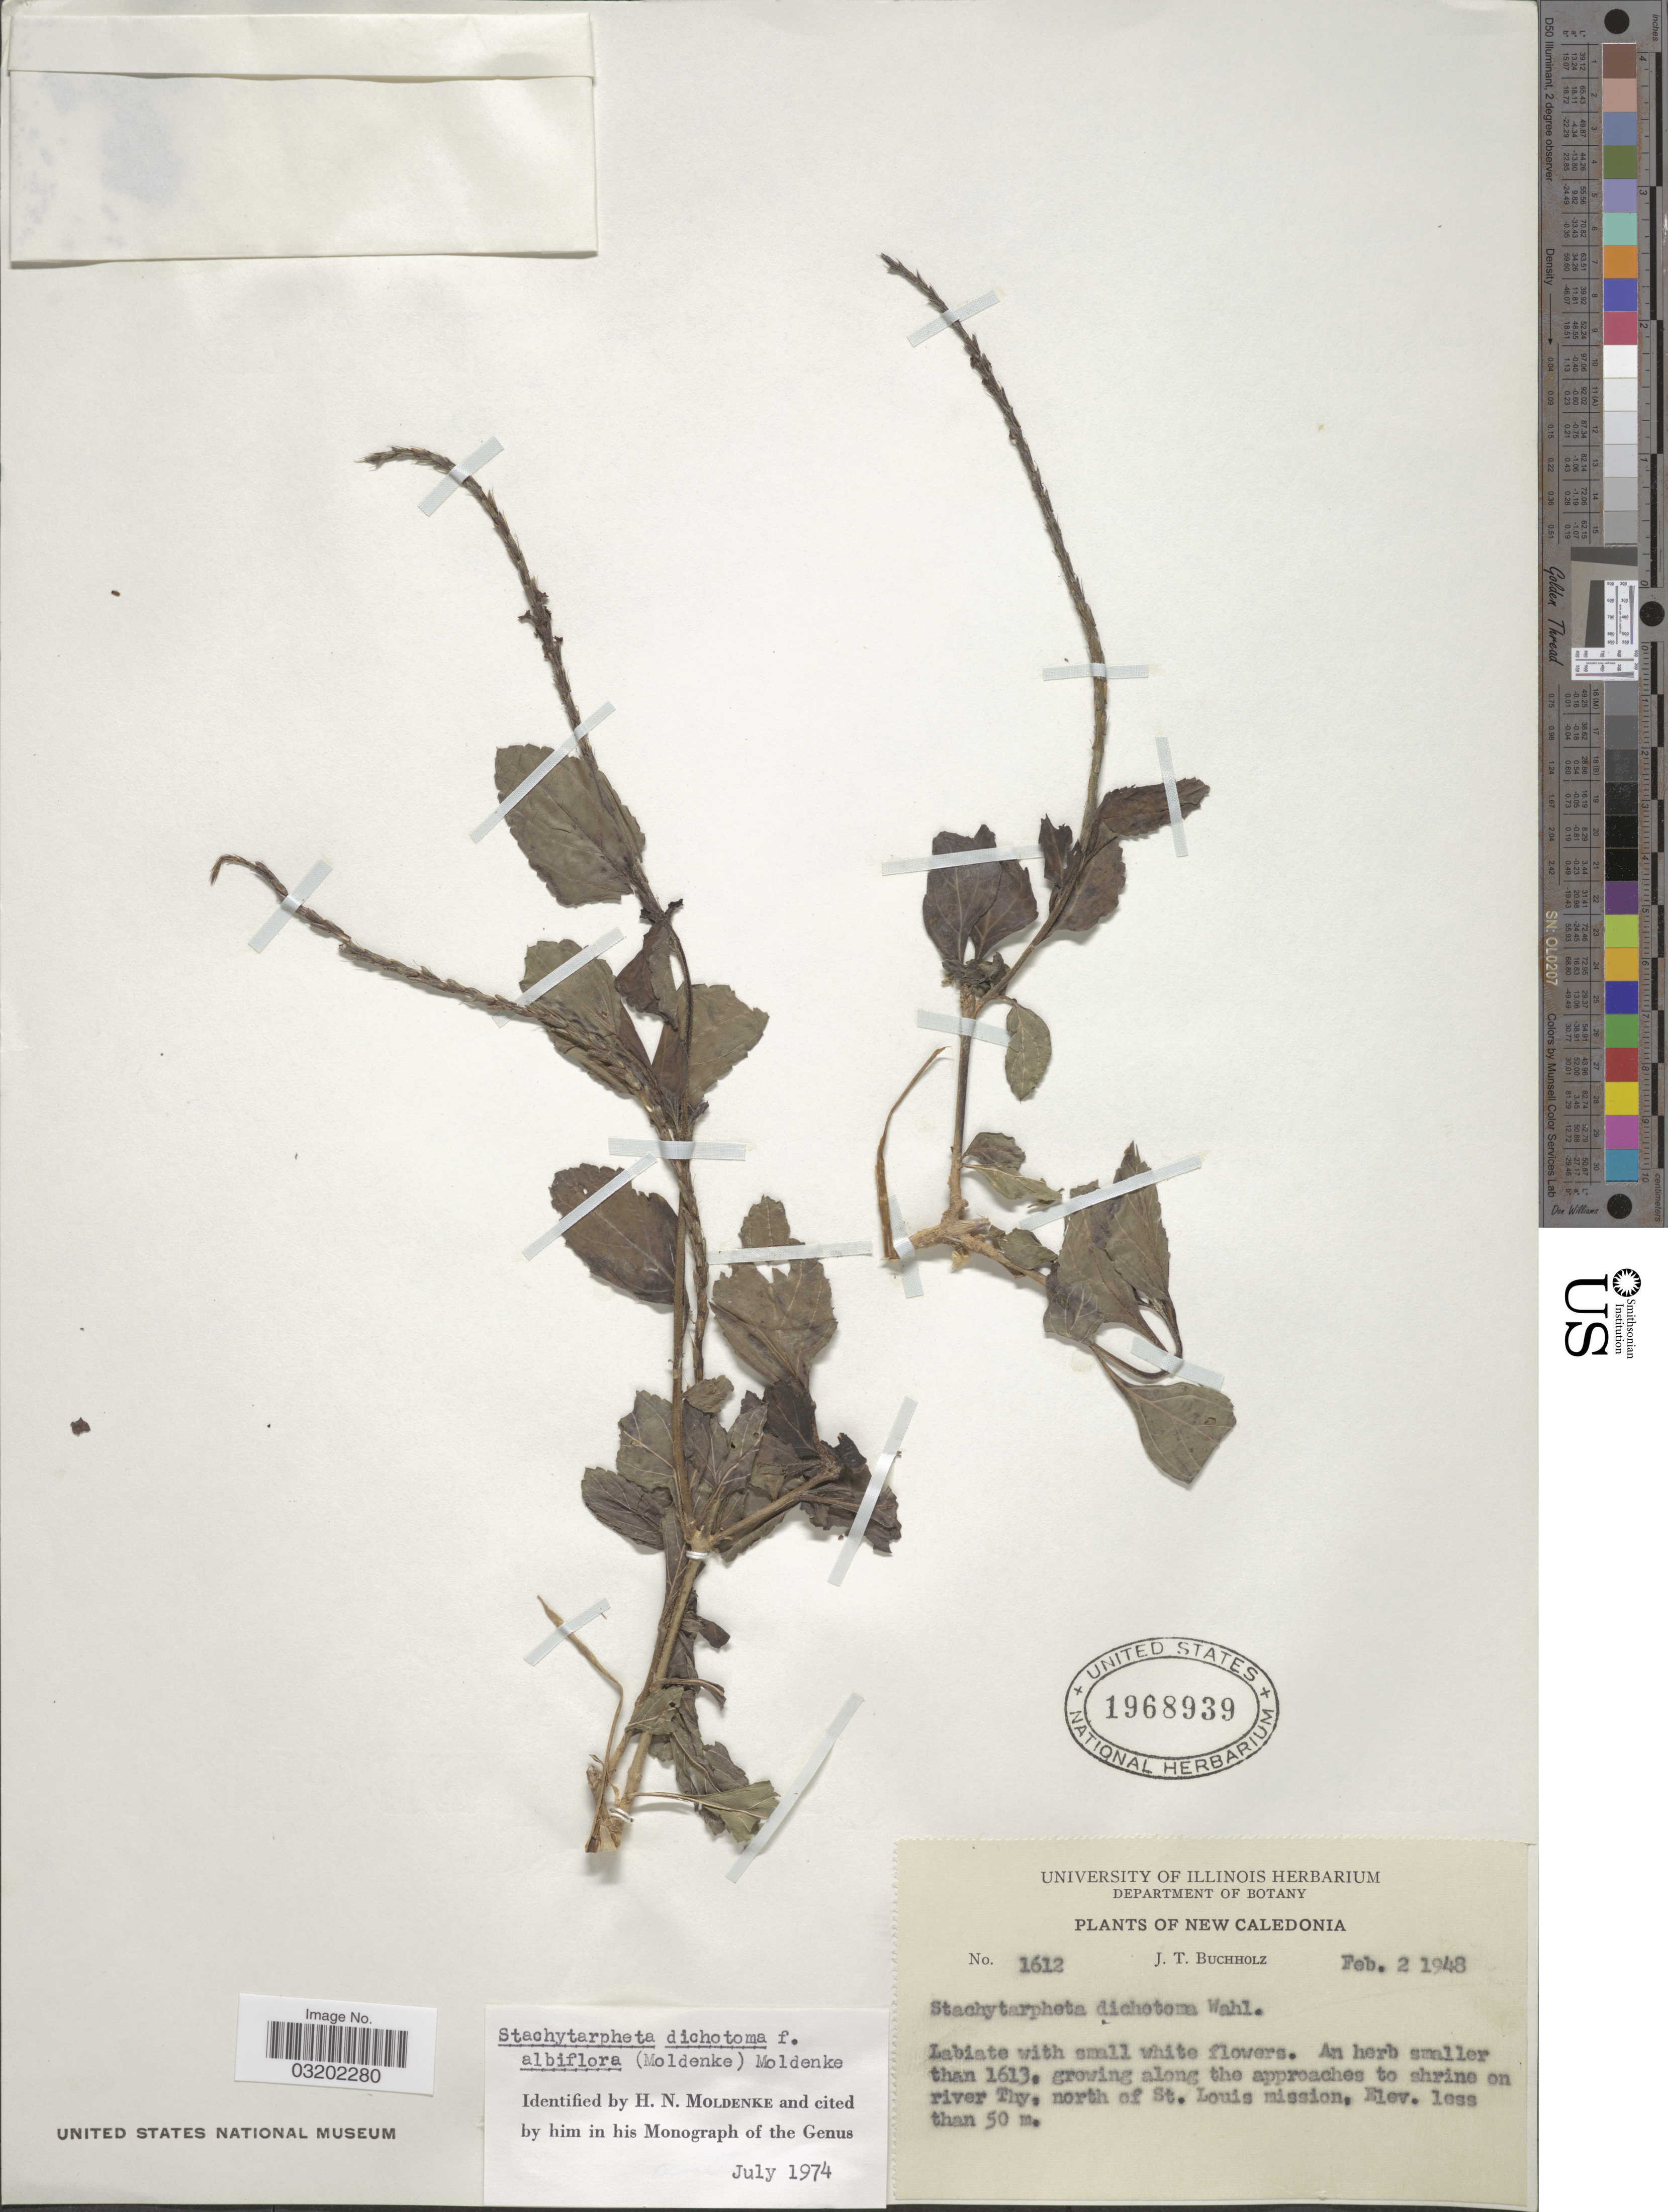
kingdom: Plantae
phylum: Tracheophyta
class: Magnoliopsida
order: Lamiales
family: Verbenaceae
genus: Stachytarpheta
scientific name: Stachytarpheta dichotoma f. albiflora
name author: (Moldenke) Moldenke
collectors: J. T. Buchholz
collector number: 1612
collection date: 1948-02-02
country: New Caledonia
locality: Growing along the approaches to shrine on river Thy, north of St. Louis mission.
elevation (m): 50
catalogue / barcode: US 1968939